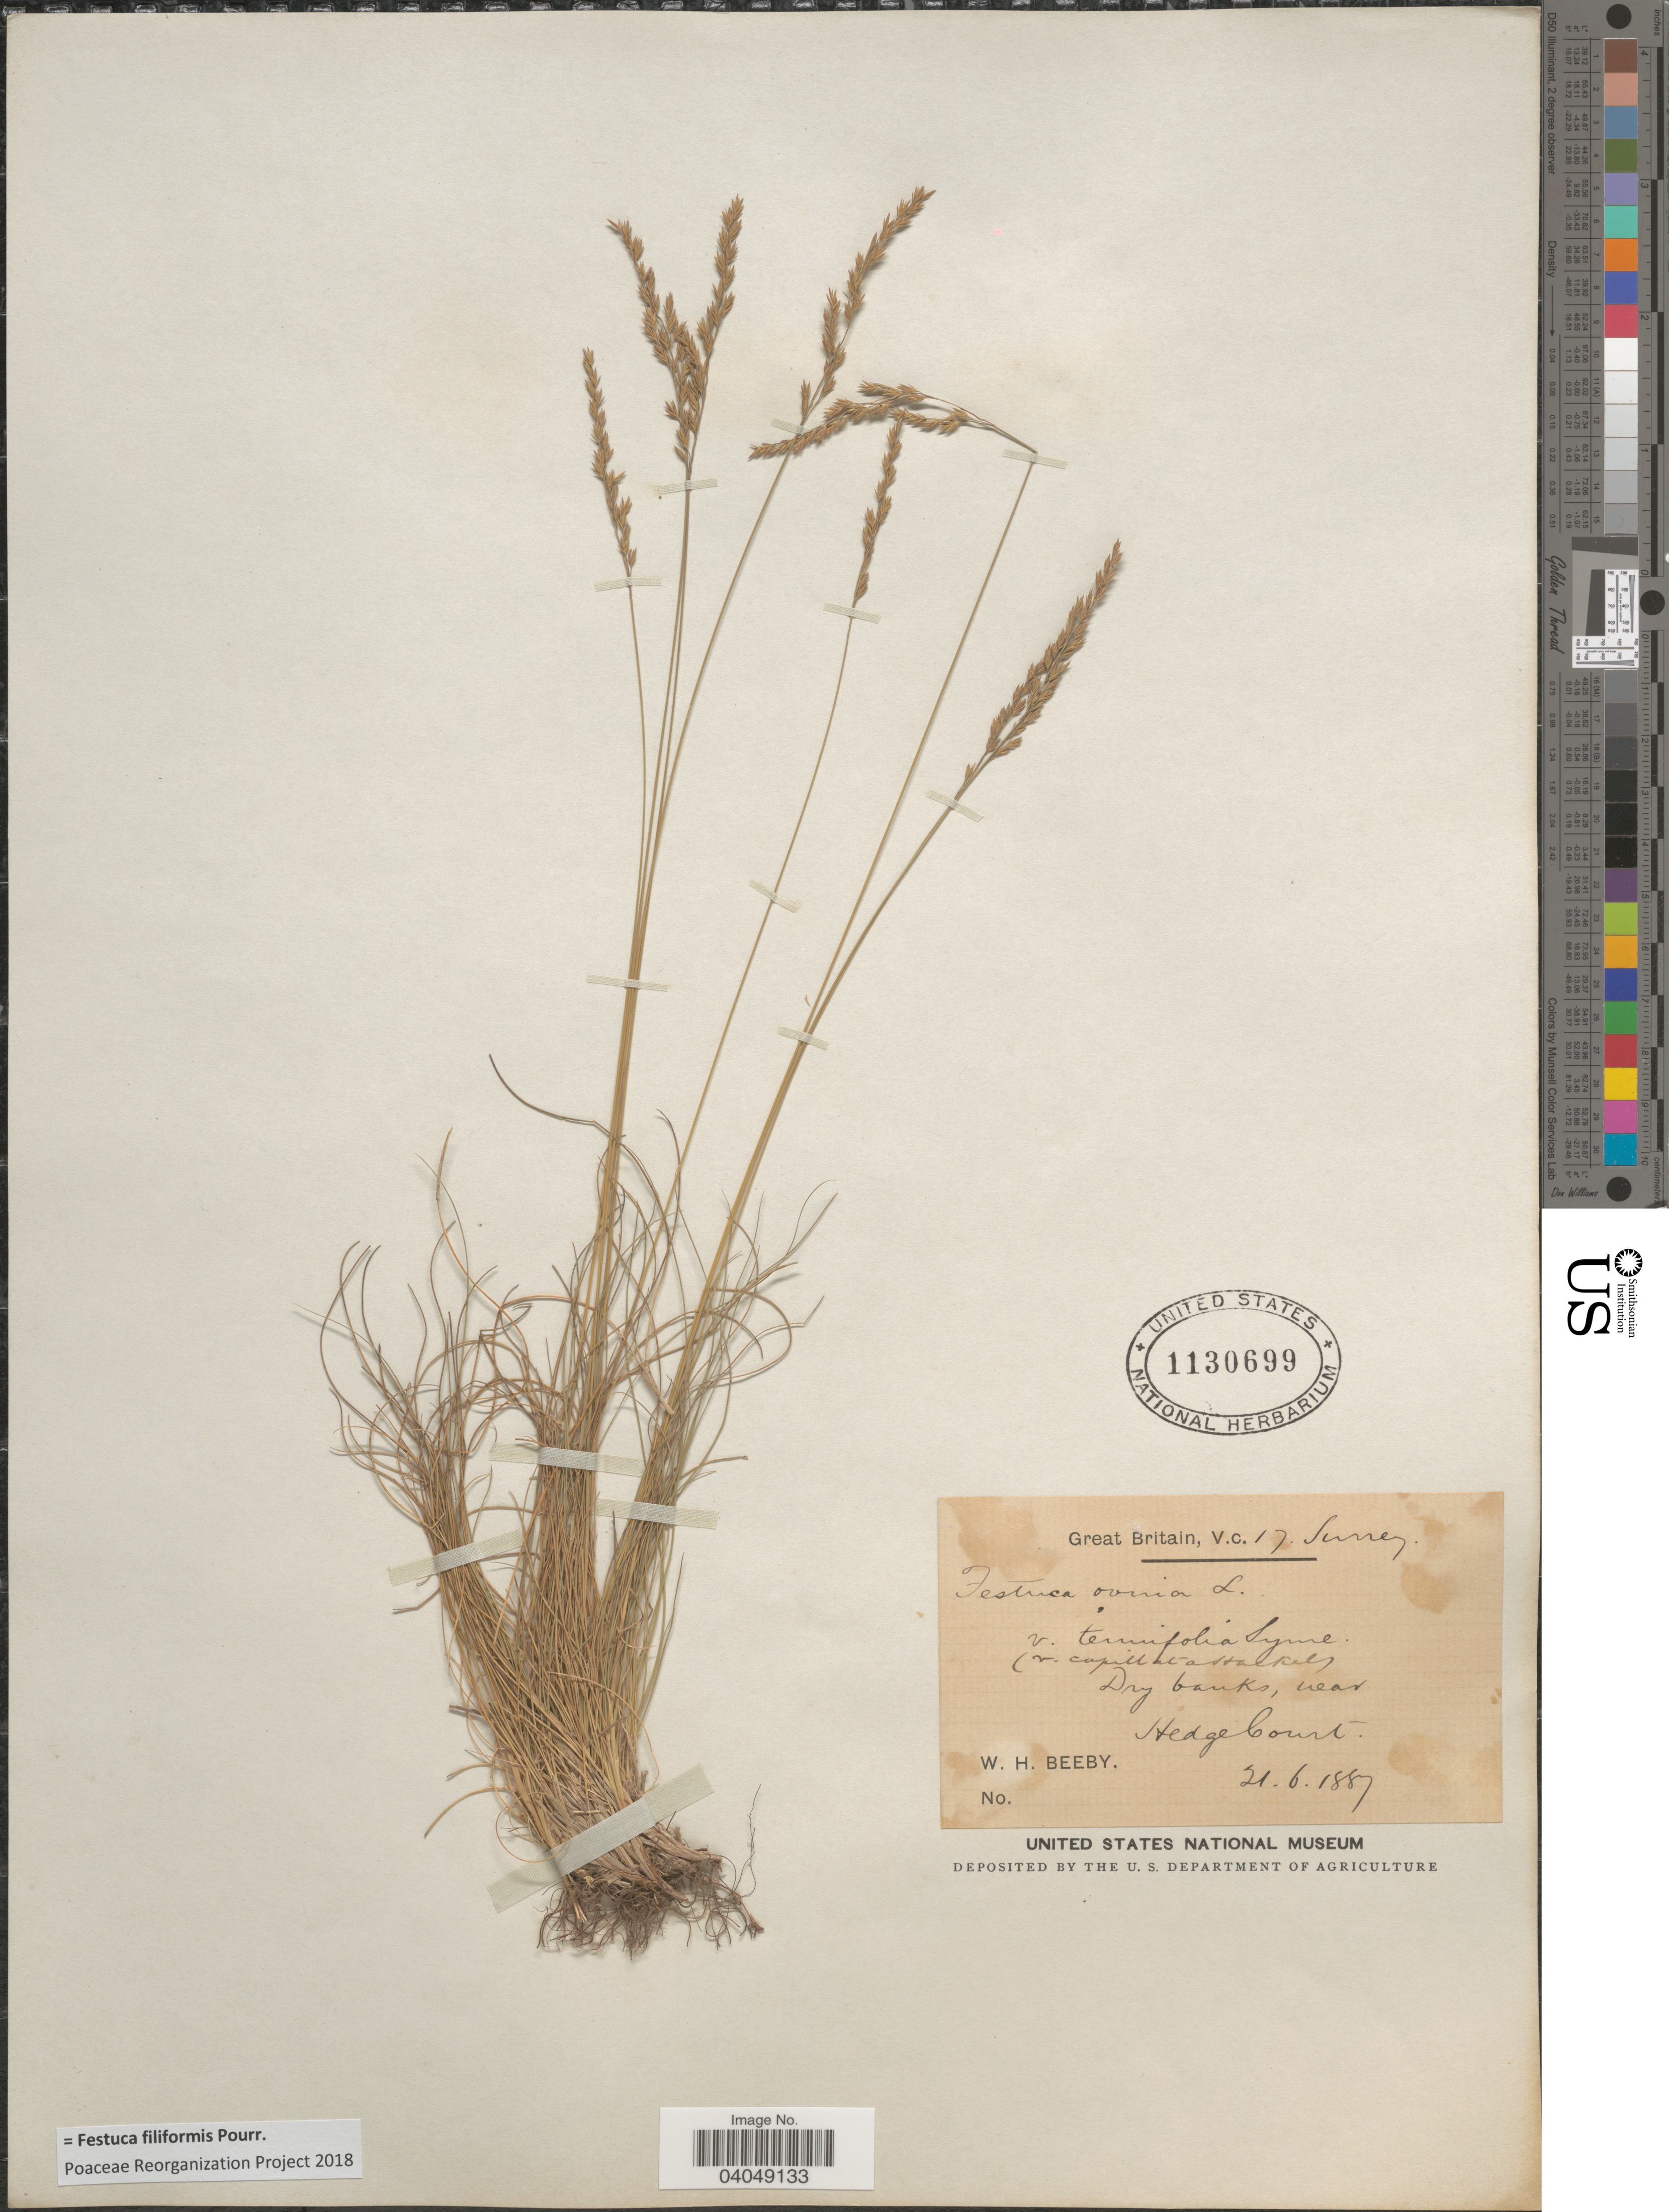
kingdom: Plantae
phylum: Tracheophyta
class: Liliopsida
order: Poales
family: Poaceae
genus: Festuca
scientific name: Festuca filiformis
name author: Pourr.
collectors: W. Beeby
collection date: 1887-06-21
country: United Kingdom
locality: Great Britain, V.C. 17. Surrey. Near Hedge Court.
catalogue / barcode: US 1130699